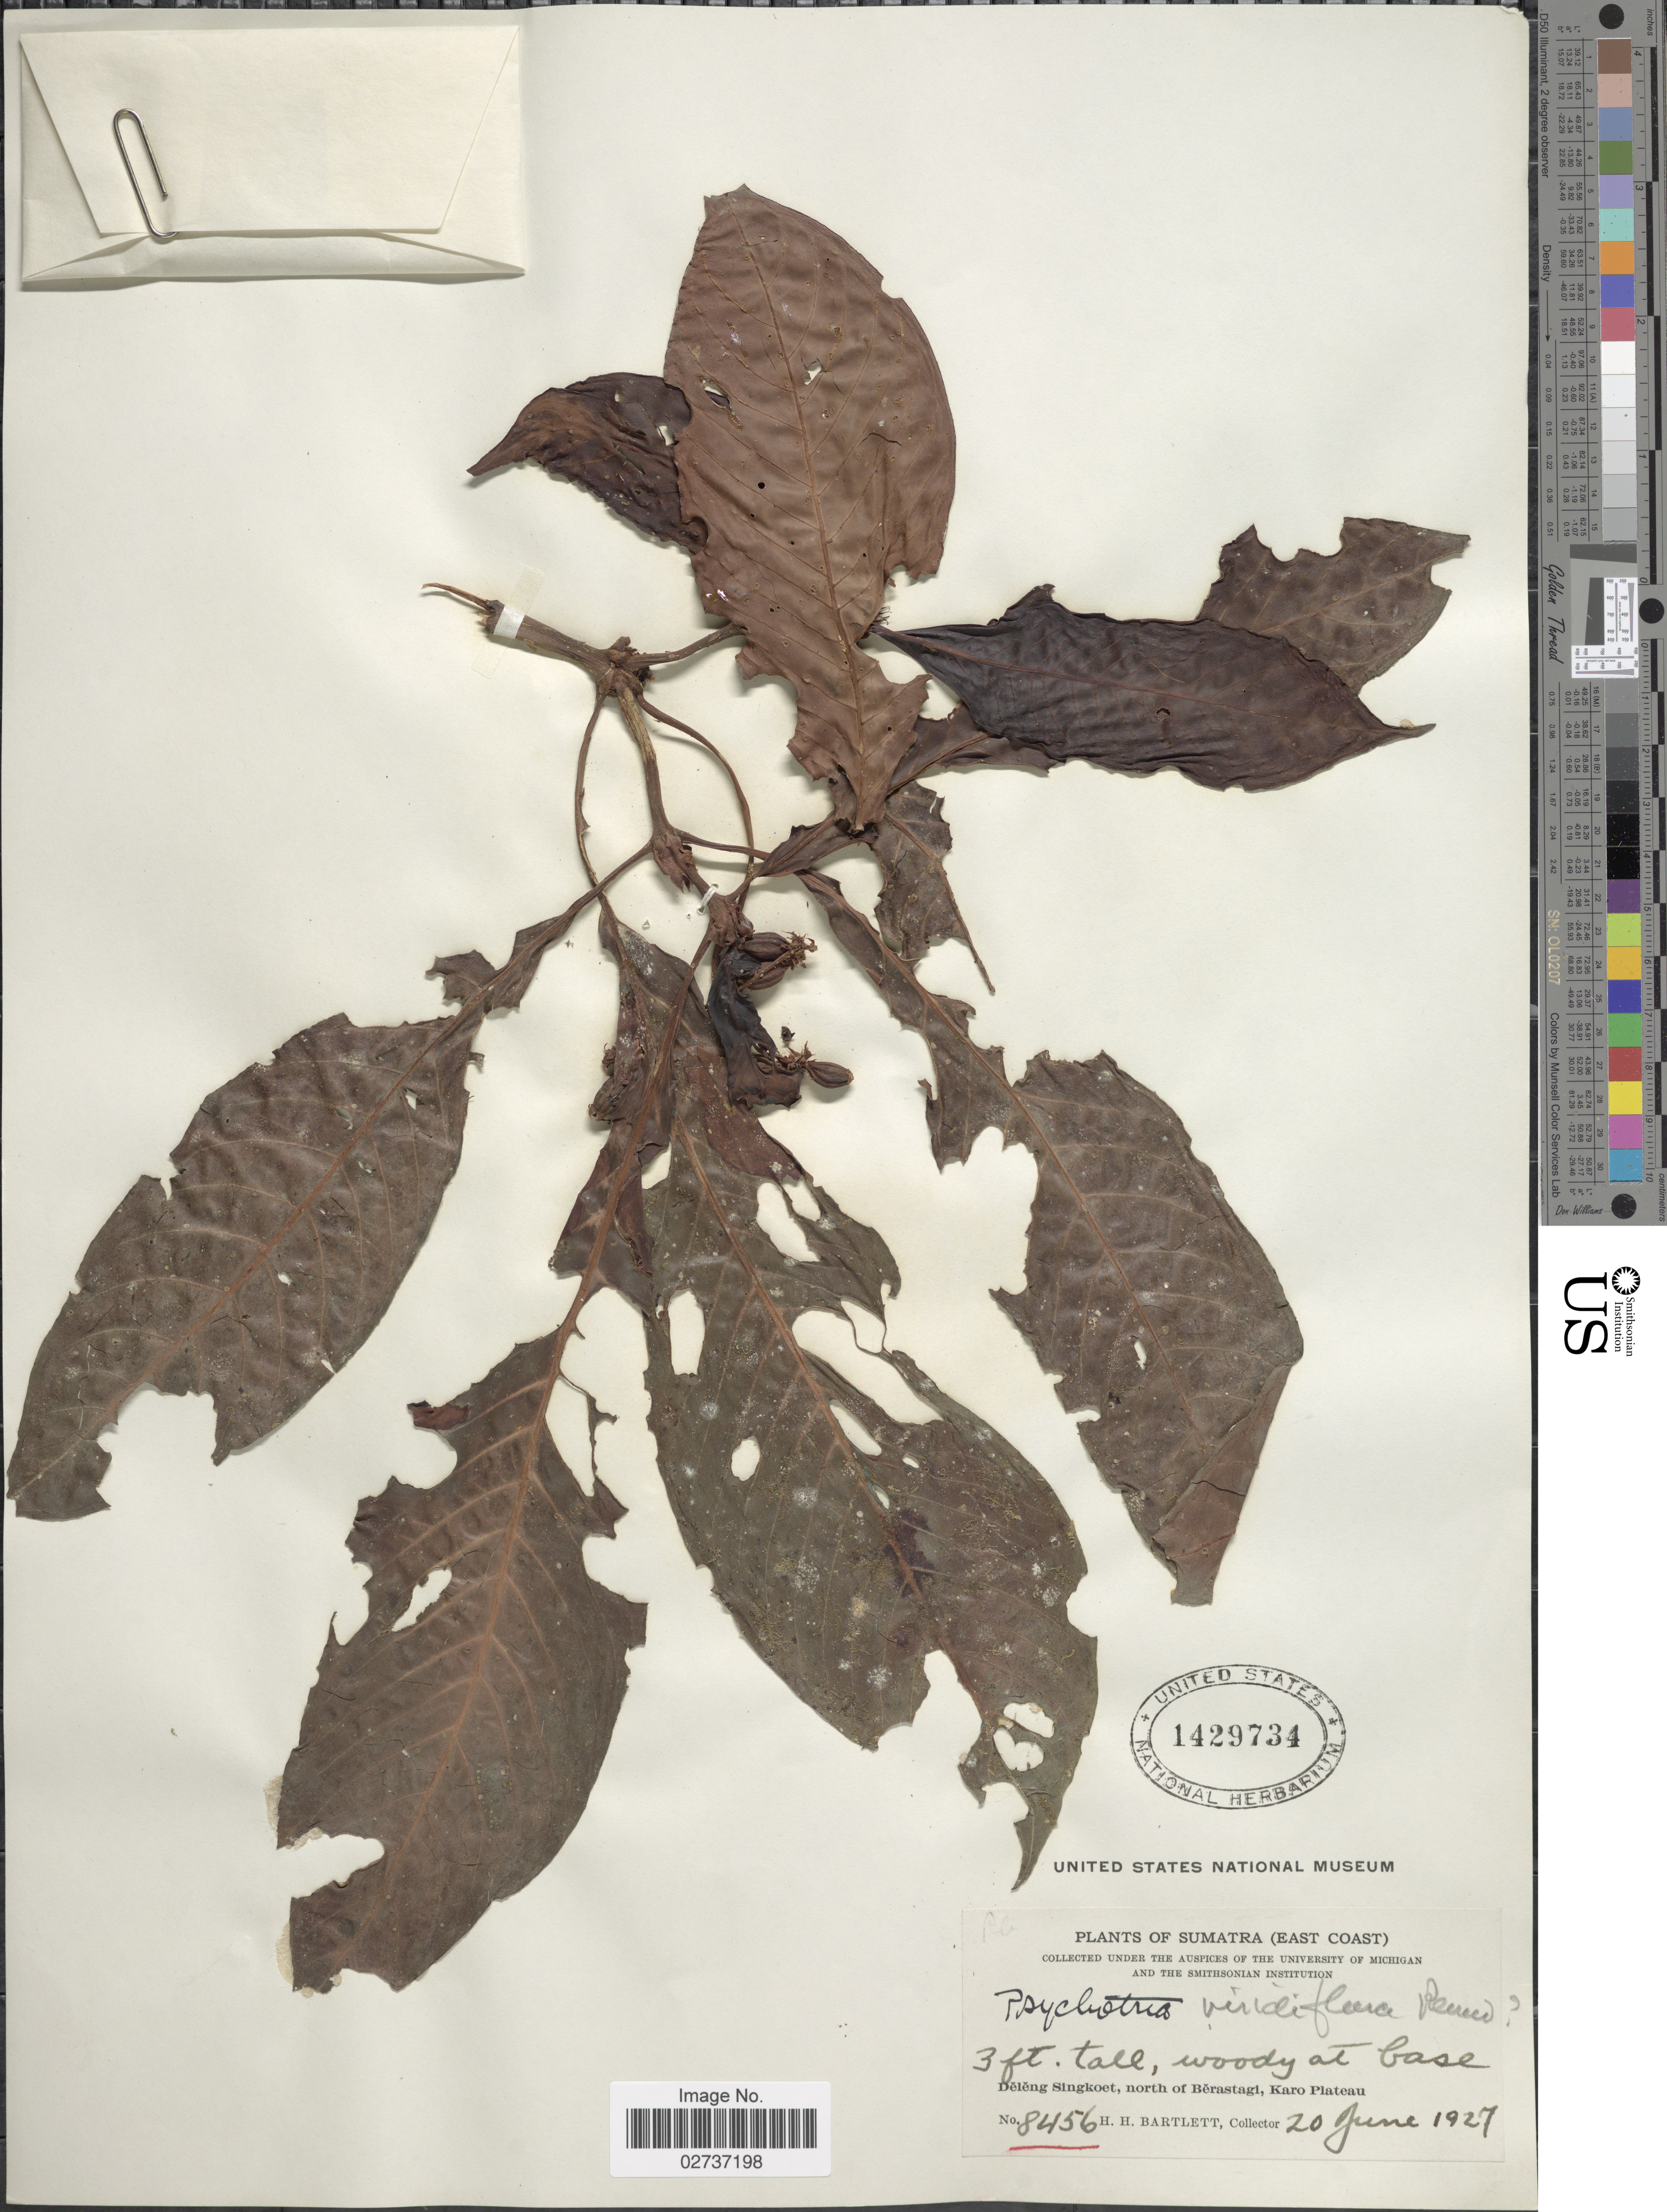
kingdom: Plantae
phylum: Tracheophyta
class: Magnoliopsida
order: Gentianales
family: Rubiaceae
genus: Psychotria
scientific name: Psychotria viridiflora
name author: Reinw. ex Blume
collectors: H. H. Bartlett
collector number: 8456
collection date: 1927-06-20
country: Indonesia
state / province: Sumatra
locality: East Coast, Deleng Singkoet, north of Berastagi, Karo Plateau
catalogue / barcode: US 1429734